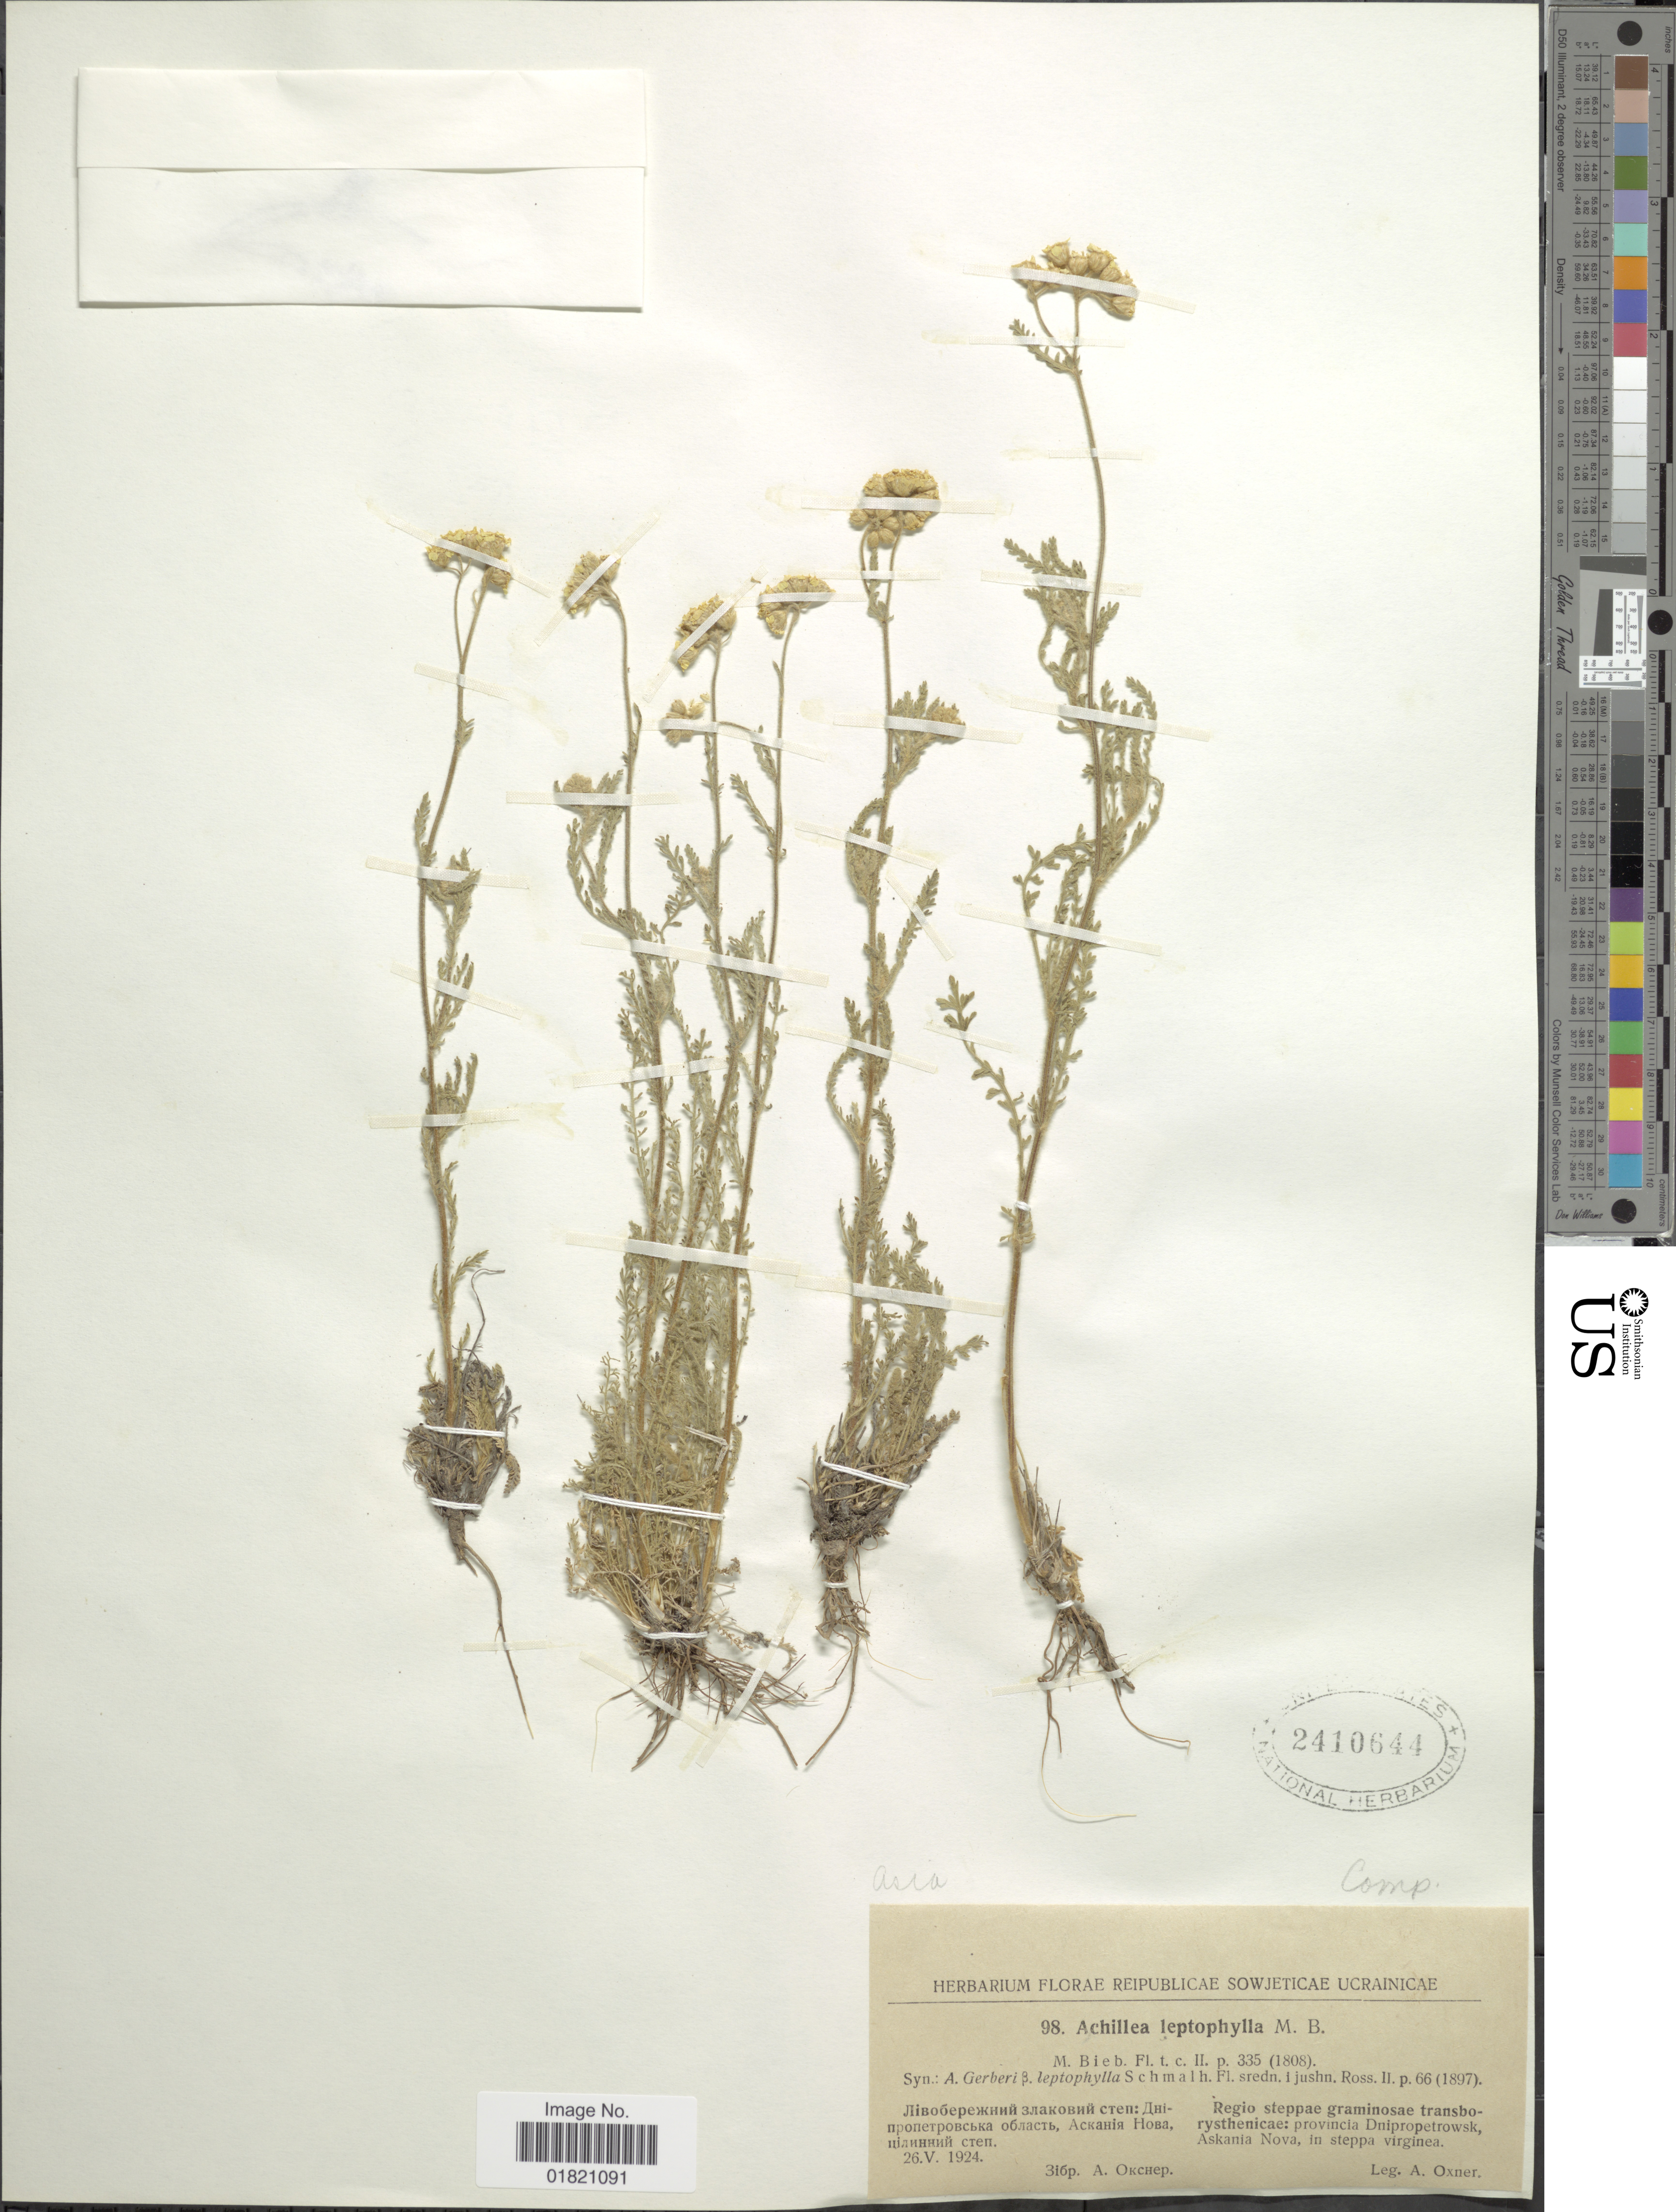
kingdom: Plantae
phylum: Tracheophyta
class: Magnoliopsida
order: Asterales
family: Asteraceae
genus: Achillea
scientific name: Achillea leptophylla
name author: M. Bieb.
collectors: A. M. Oxner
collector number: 98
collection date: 1924-05-26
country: Ukraine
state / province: Dnipropetrovs'k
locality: Regio steppae graminosae transborysthenicae: Askania Nova, in steppa virginea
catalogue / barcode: US 2410644